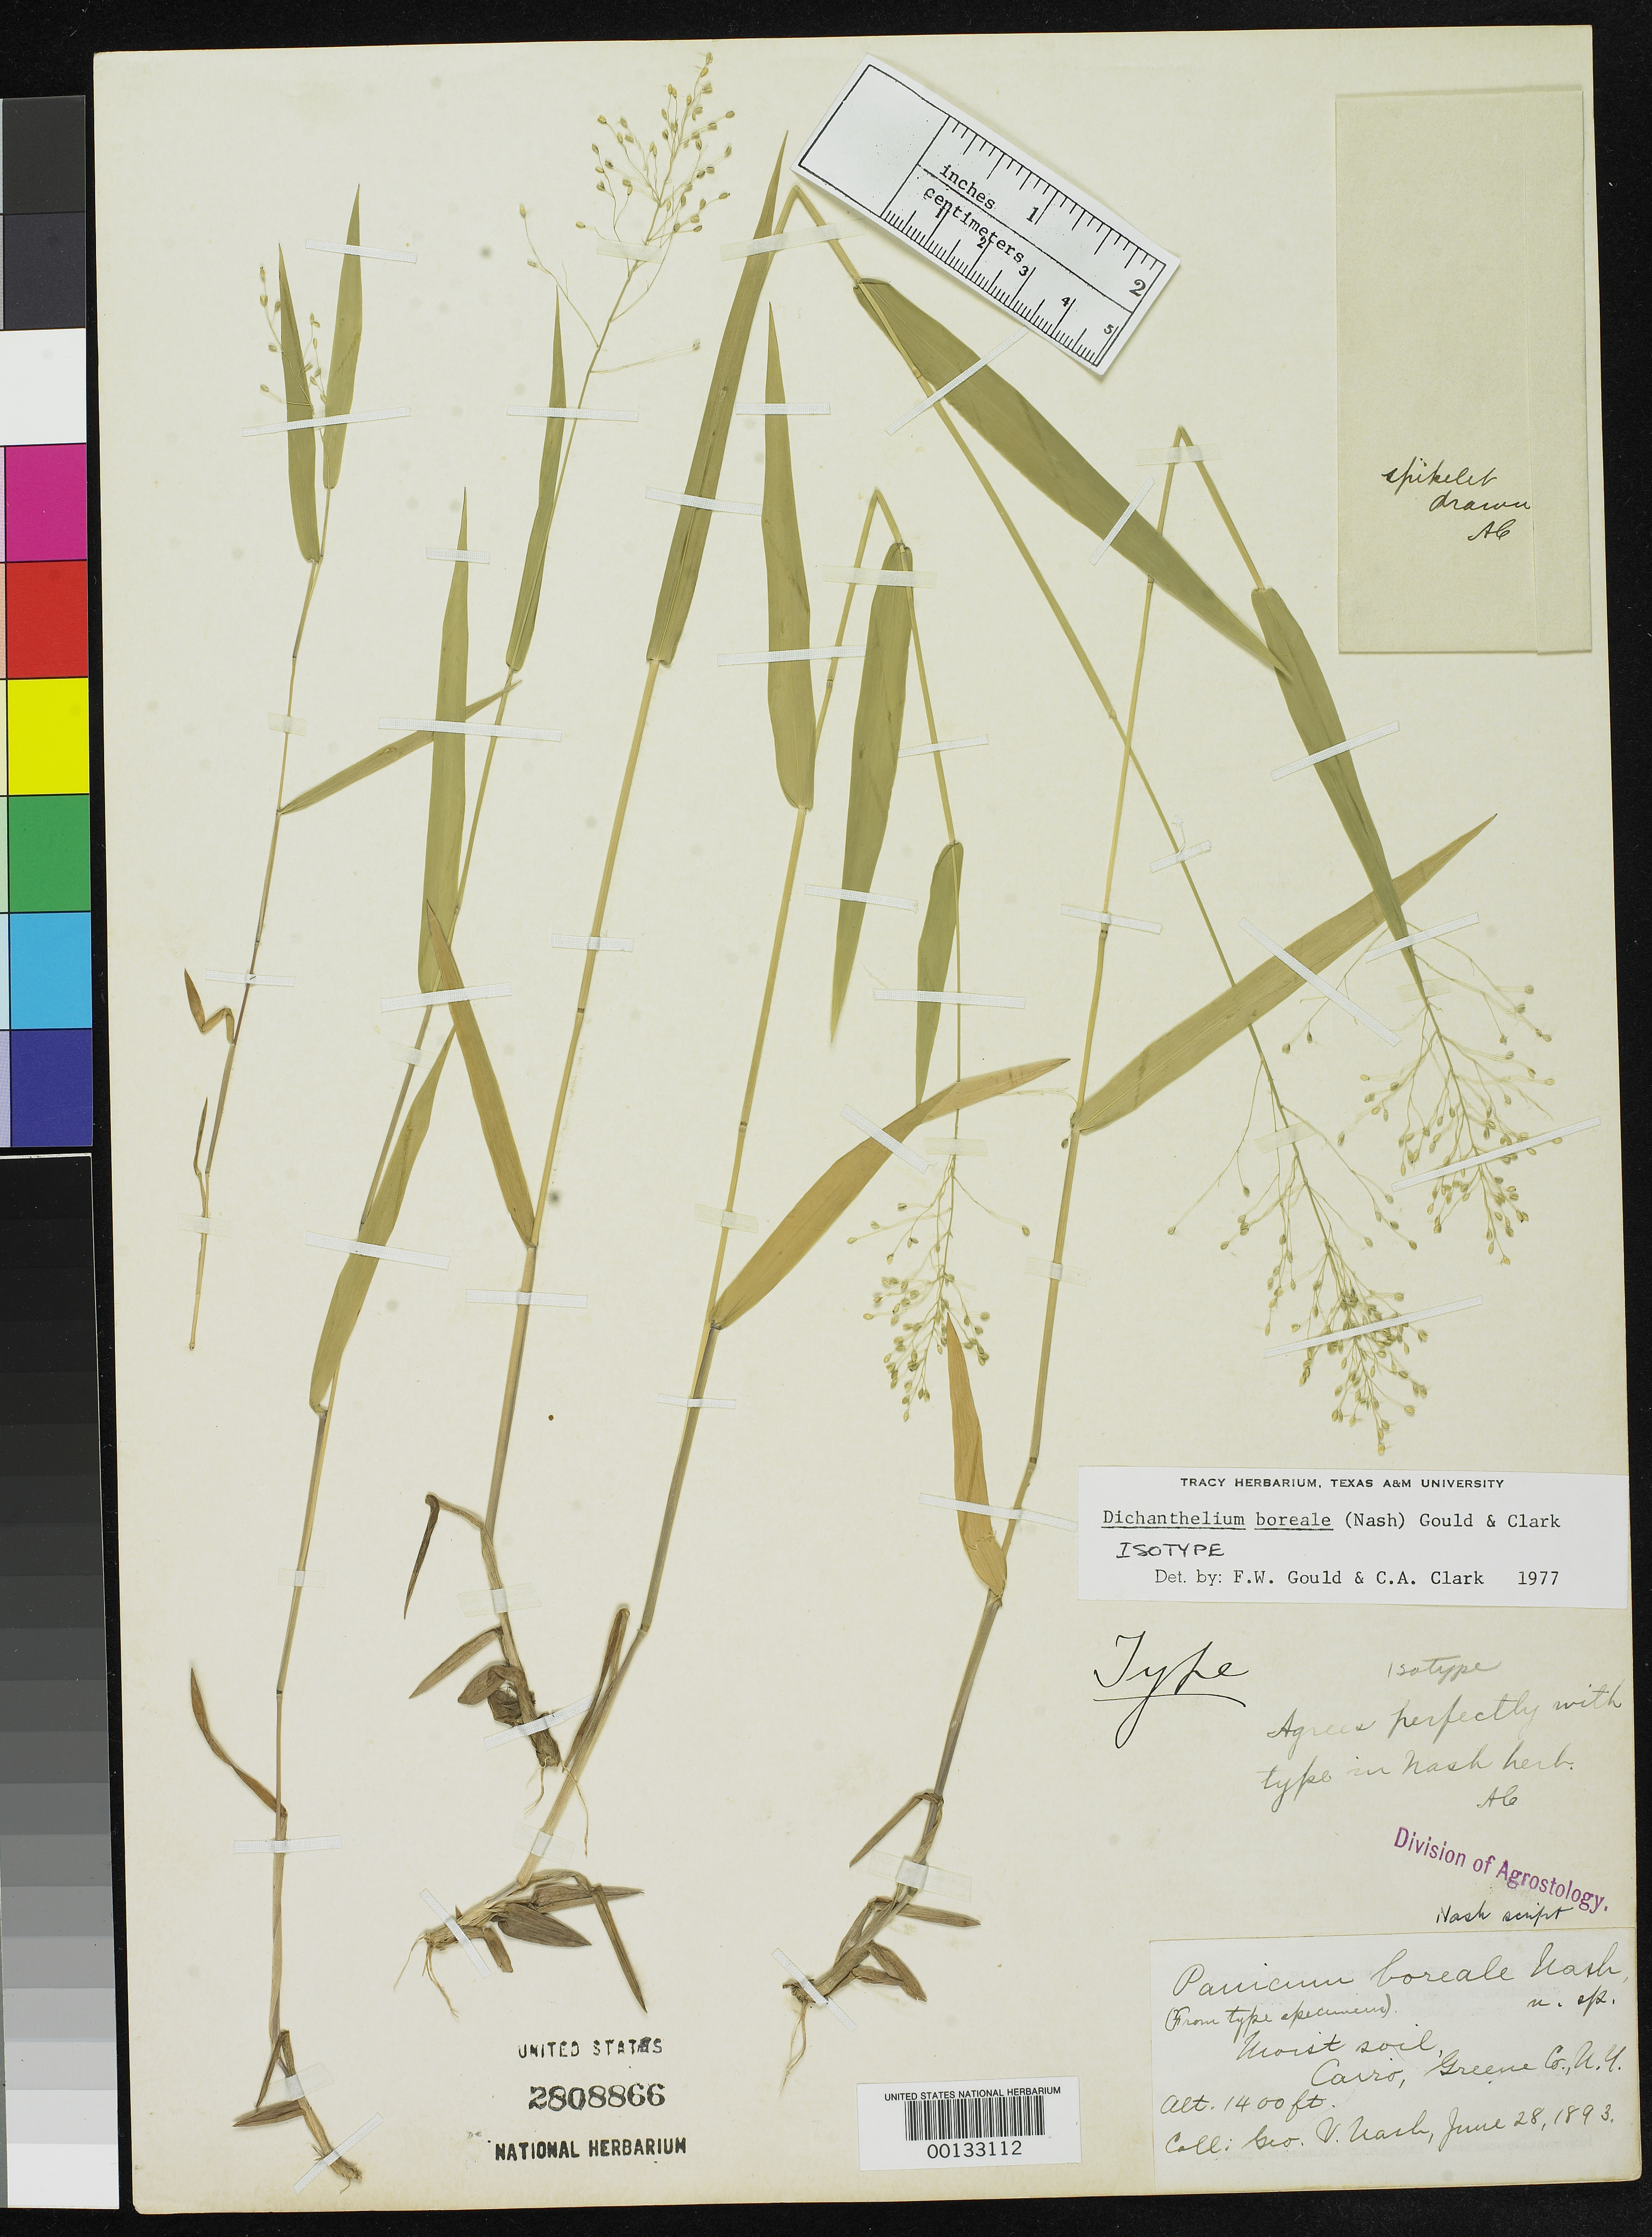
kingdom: Plantae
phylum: Tracheophyta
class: Liliopsida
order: Poales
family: Poaceae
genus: Panicum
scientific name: Panicum boreale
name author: Nash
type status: Syntype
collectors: G. V. Nash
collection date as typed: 28 Jun 1893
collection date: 1893-06-28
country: United States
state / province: New York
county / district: Greene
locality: Cairo; alt. 1400 ft.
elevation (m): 427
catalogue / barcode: US 2808866